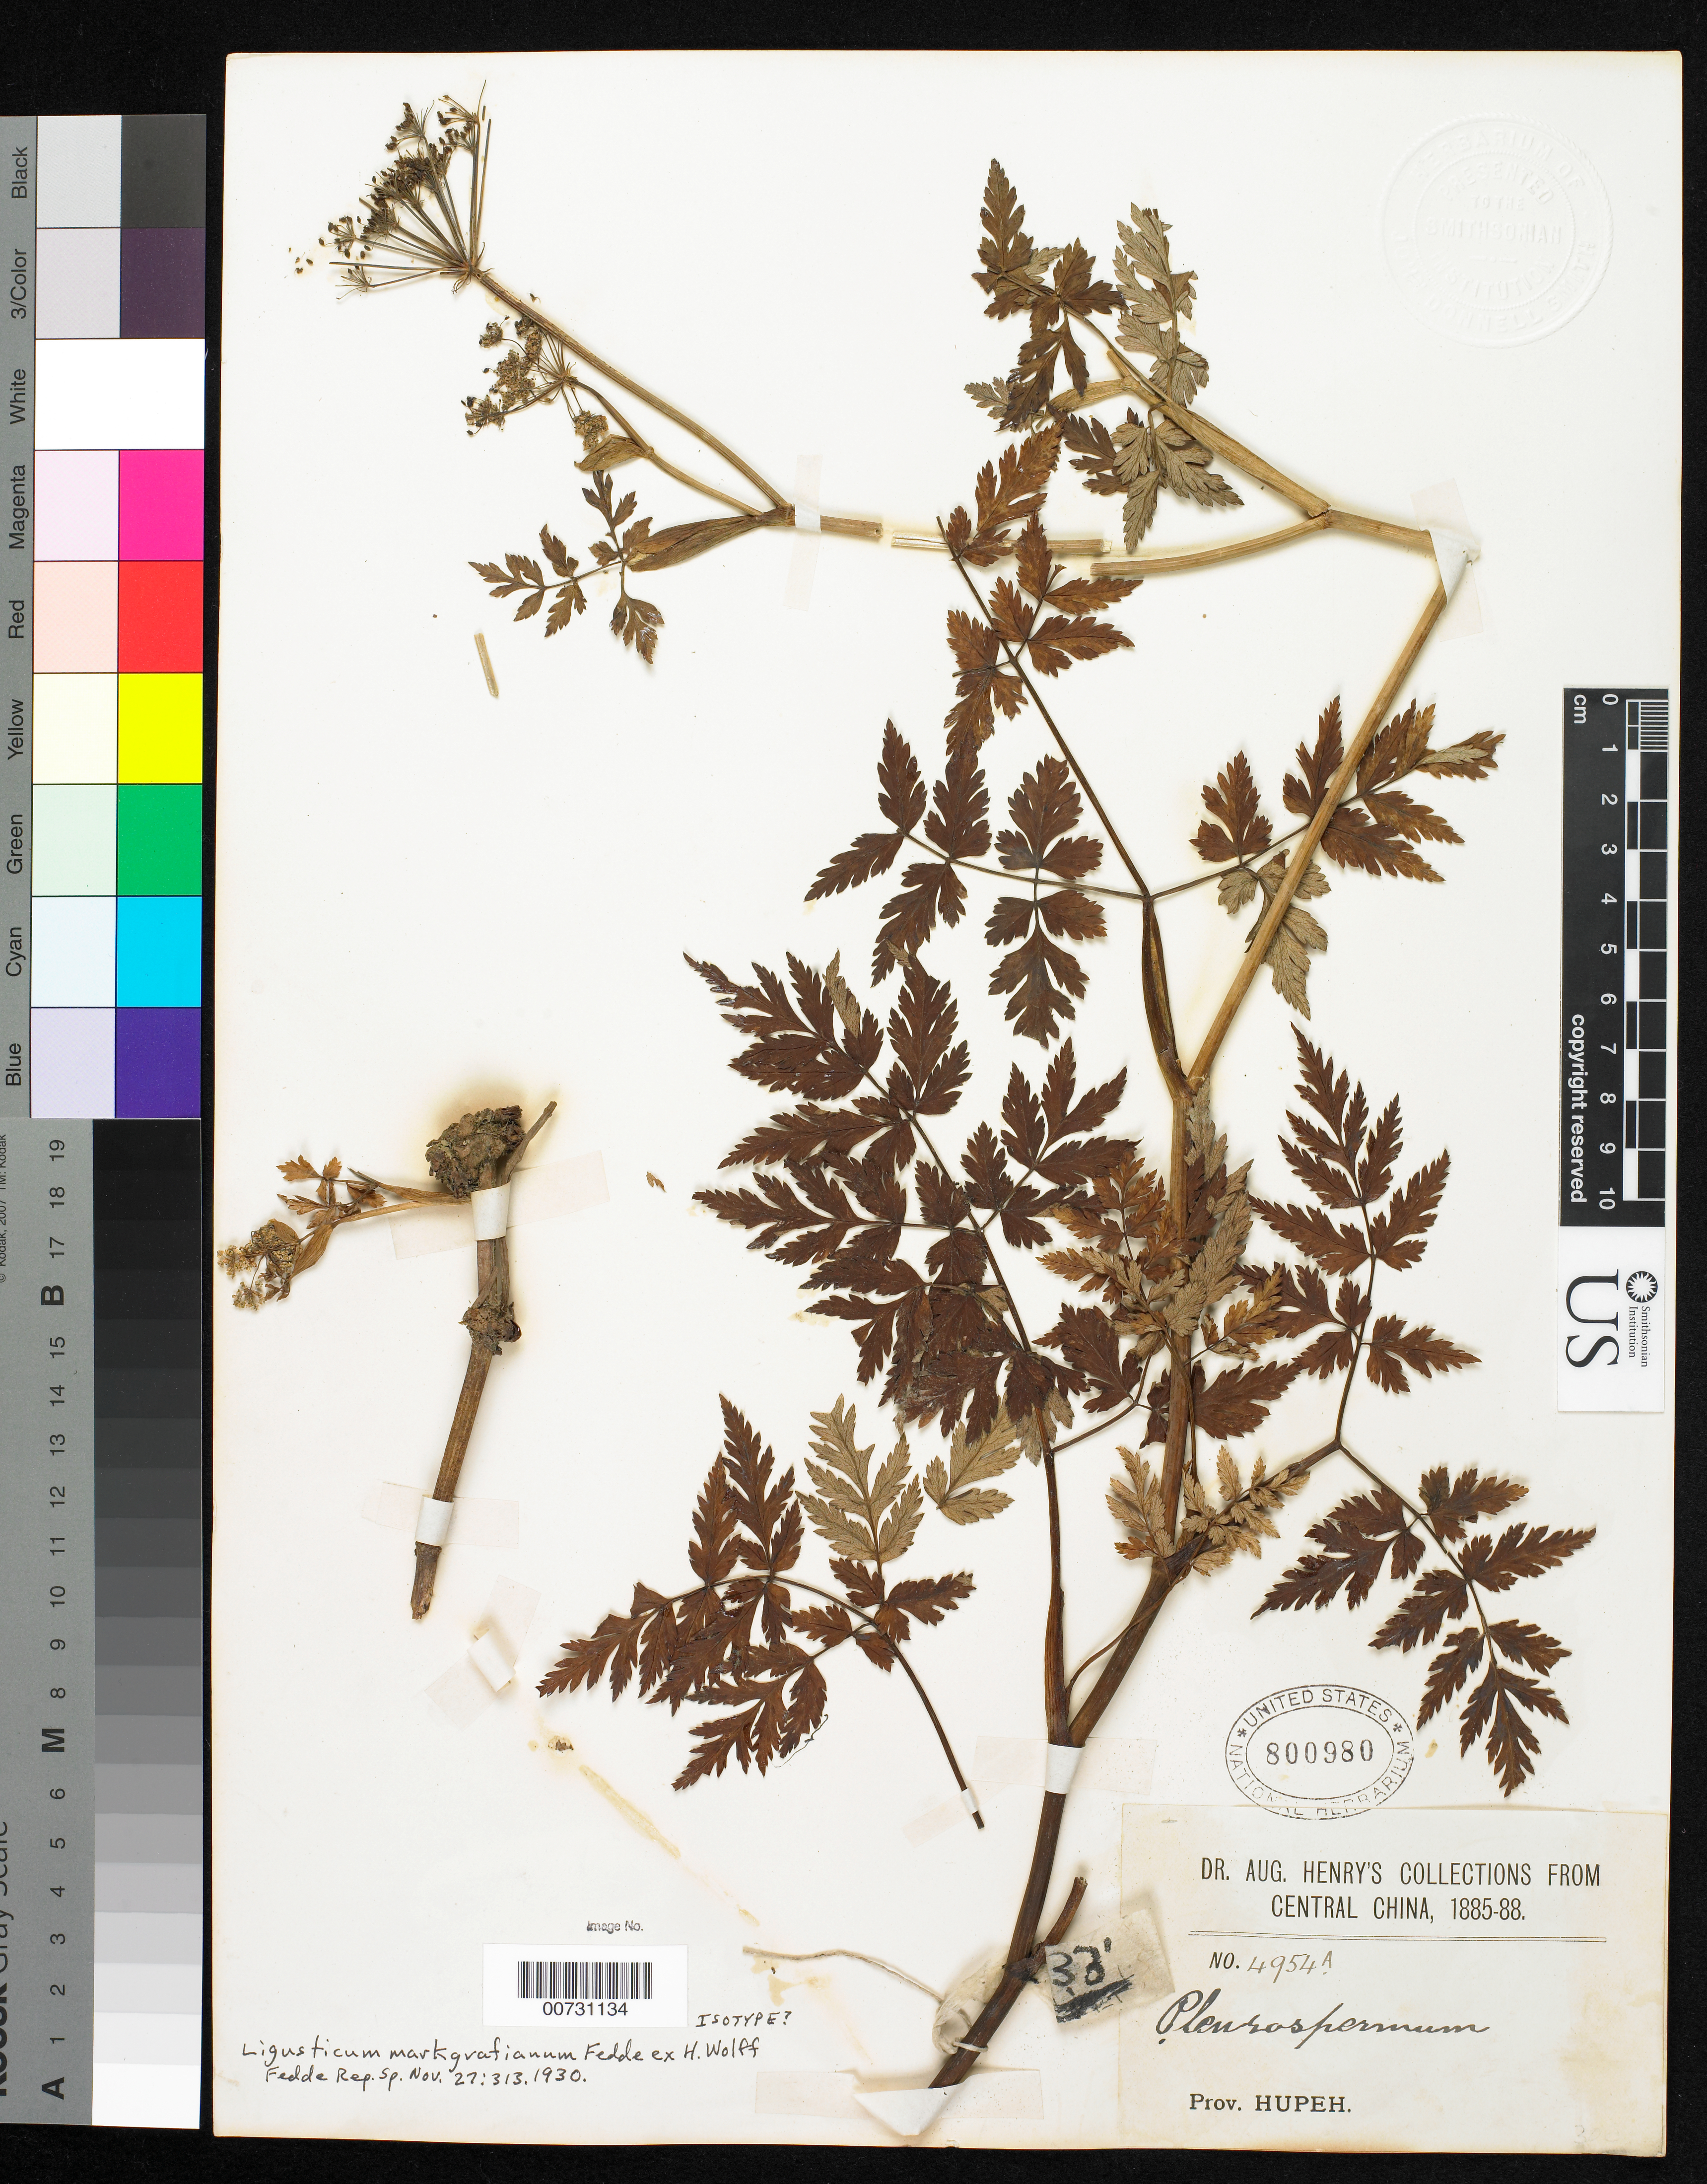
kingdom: Plantae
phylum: Tracheophyta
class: Magnoliopsida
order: Apiales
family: Apiaceae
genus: Ligusticum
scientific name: Ligusticum markgrafianum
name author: Fedde ex Wolff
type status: Possible Isotype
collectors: A. Henry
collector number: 4954 A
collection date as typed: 1885 to 1888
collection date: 1885/1888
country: China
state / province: Hubei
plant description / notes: Cited by Pimenov & Kljuykov (2003, Willdenowia 33: 367) as Conioselinum sinomedicum Pimenov & Kljuykov (unclear why they created nom. nov. rather than taking the next available epithet, Carum anthriscoides Boiss.); Protologue cites type as Henry 4954 (not 4954A).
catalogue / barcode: US 800980